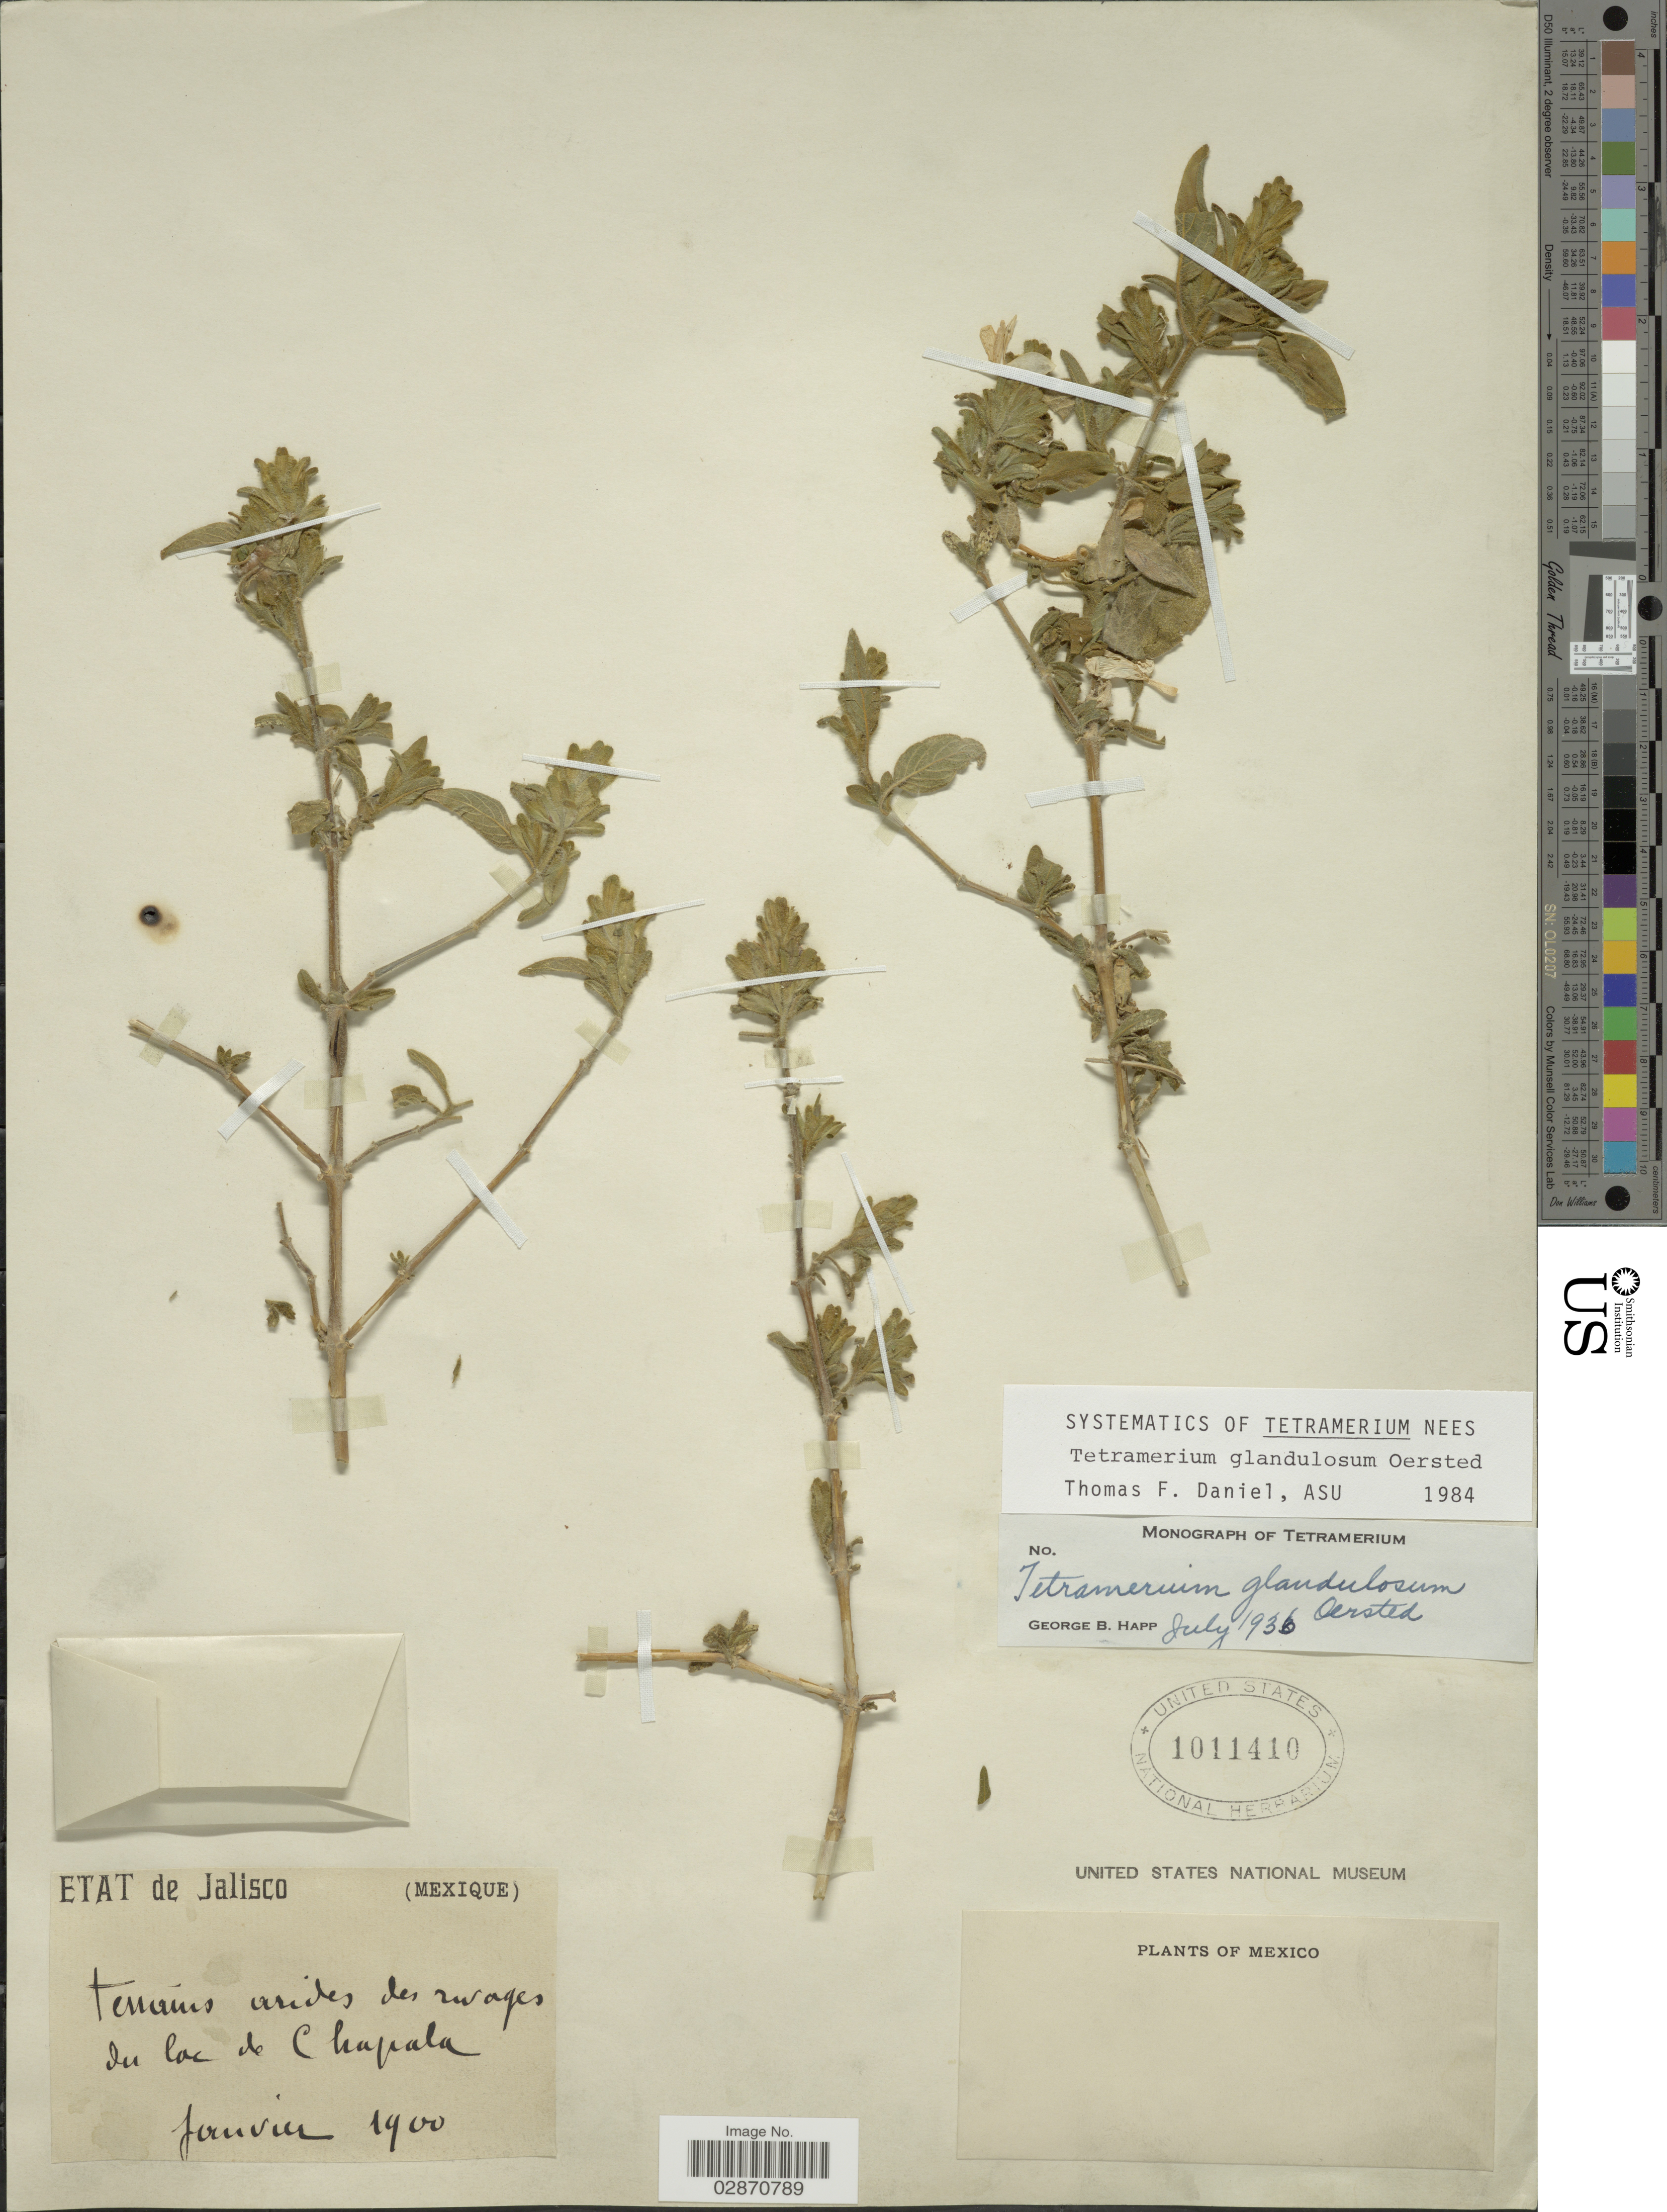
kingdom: Plantae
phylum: Tracheophyta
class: Magnoliopsida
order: Lamiales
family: Acanthaceae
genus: Tetramerium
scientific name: Tetramerium glandulosum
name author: Oerst.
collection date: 1900-01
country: Mexico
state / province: Jalisco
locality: Chapala.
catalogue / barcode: US 1011410